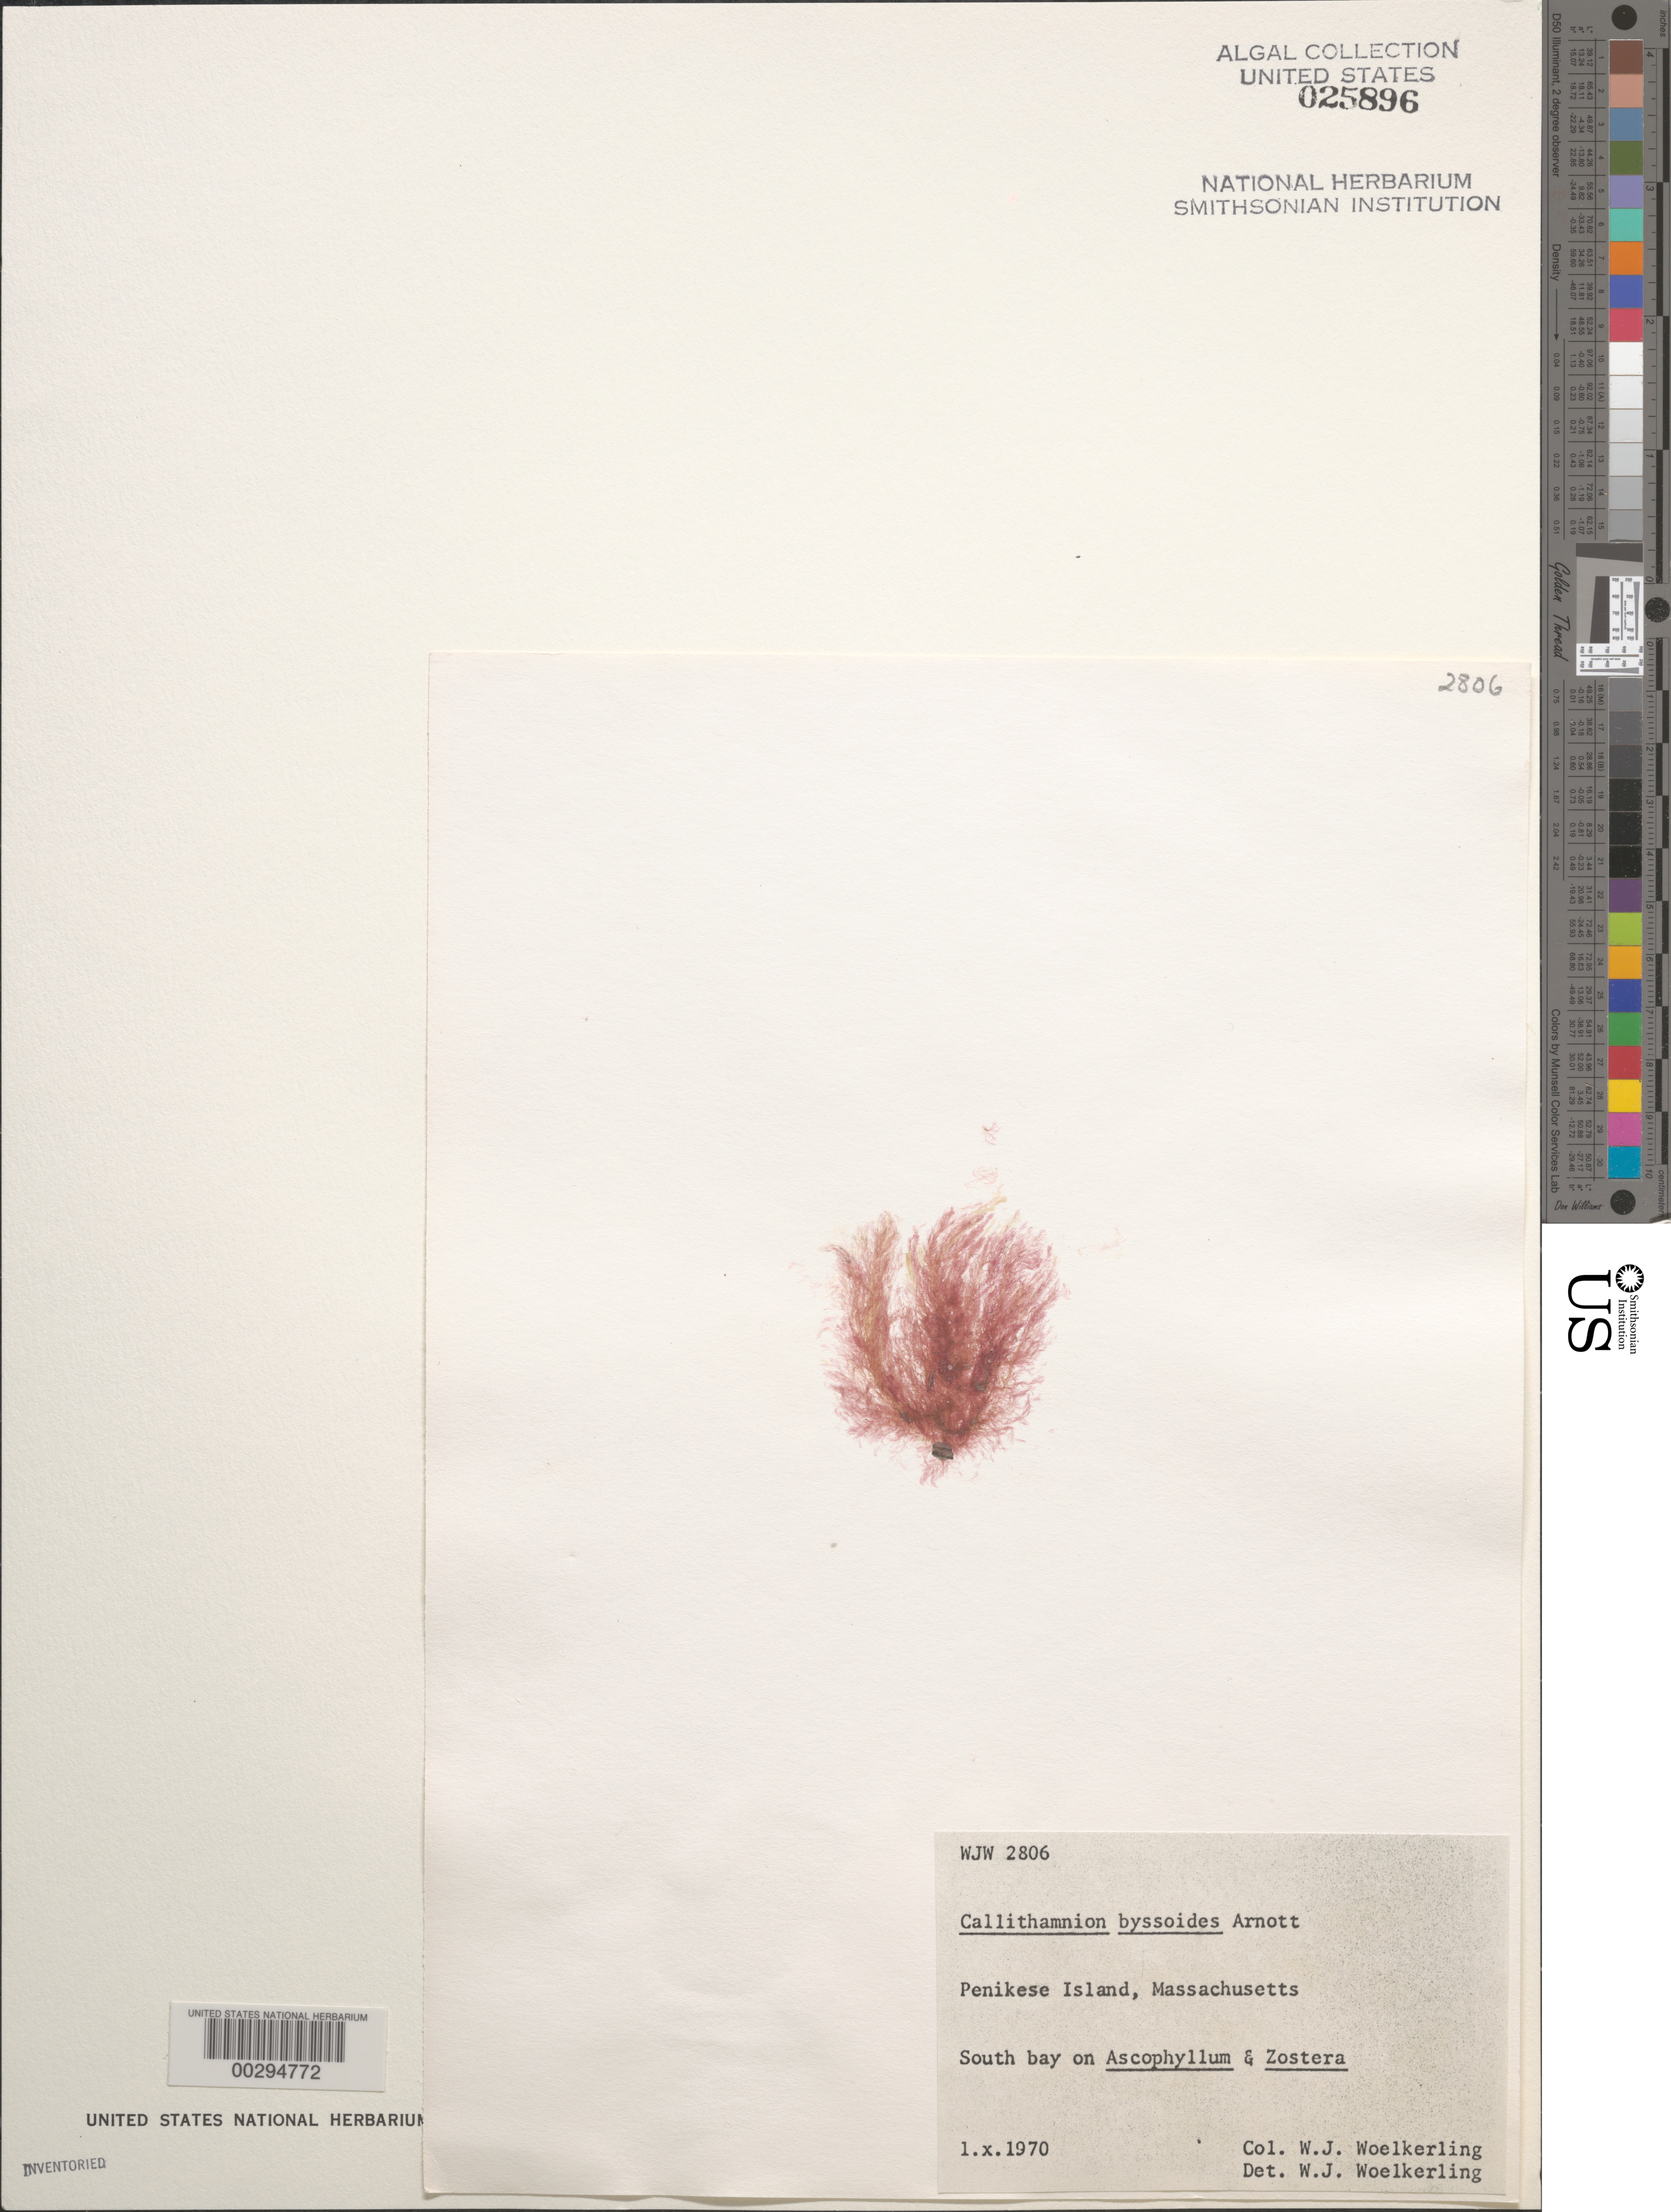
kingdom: Plantae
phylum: Rhodophyta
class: Florideophyceae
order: Ceramiales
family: Callithamniaceae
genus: Aglaothamnion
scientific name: Aglaothamnion tenuissimum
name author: (Bonnem.) Feldm.-Maz.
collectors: W. Woelkerling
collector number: WJW 2806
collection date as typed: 01 Oct 1970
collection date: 1970-10-01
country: United States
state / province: Massachusetts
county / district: Dukes County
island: Penikese Island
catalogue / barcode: US 25896